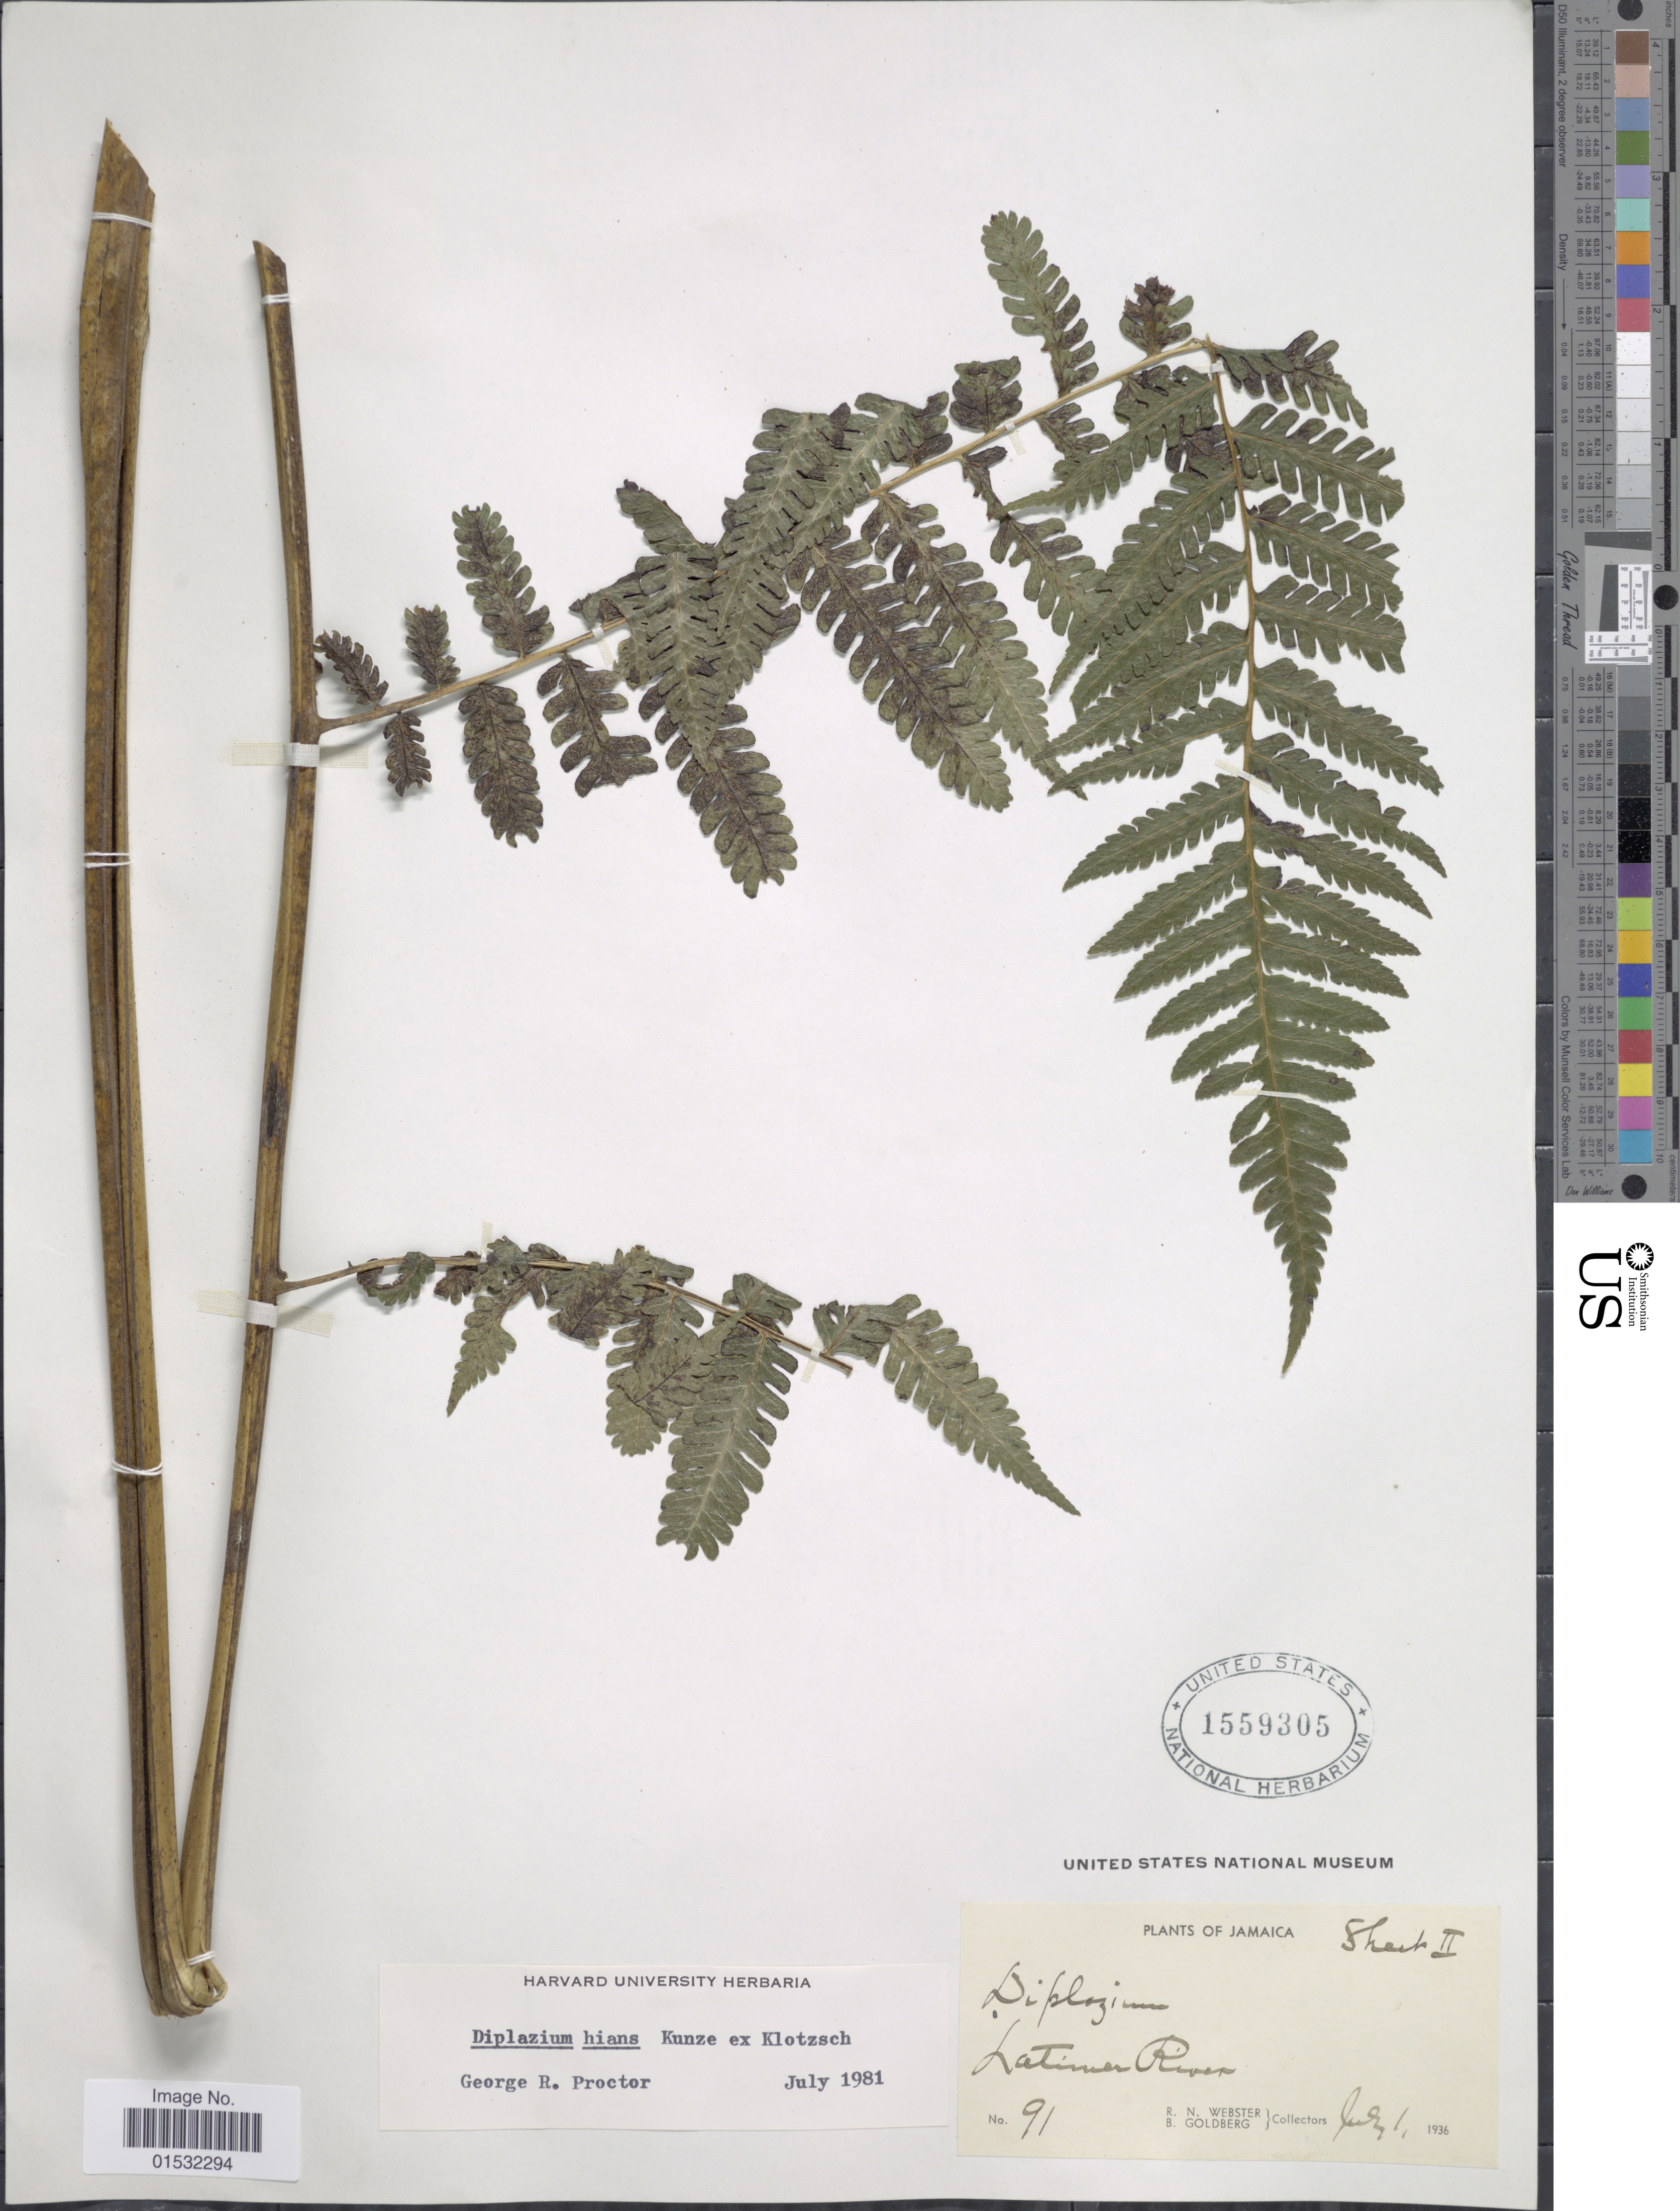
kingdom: Plantae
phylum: Tracheophyta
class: Polypodiopsida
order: Polypodiales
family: Athyriaceae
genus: Diplazium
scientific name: Diplazium hians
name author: Kunze ex Klotzsch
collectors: R. N. Webster & B. Goldberg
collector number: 91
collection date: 1936-07-01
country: Jamaica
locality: Latimer River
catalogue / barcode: US 1559305